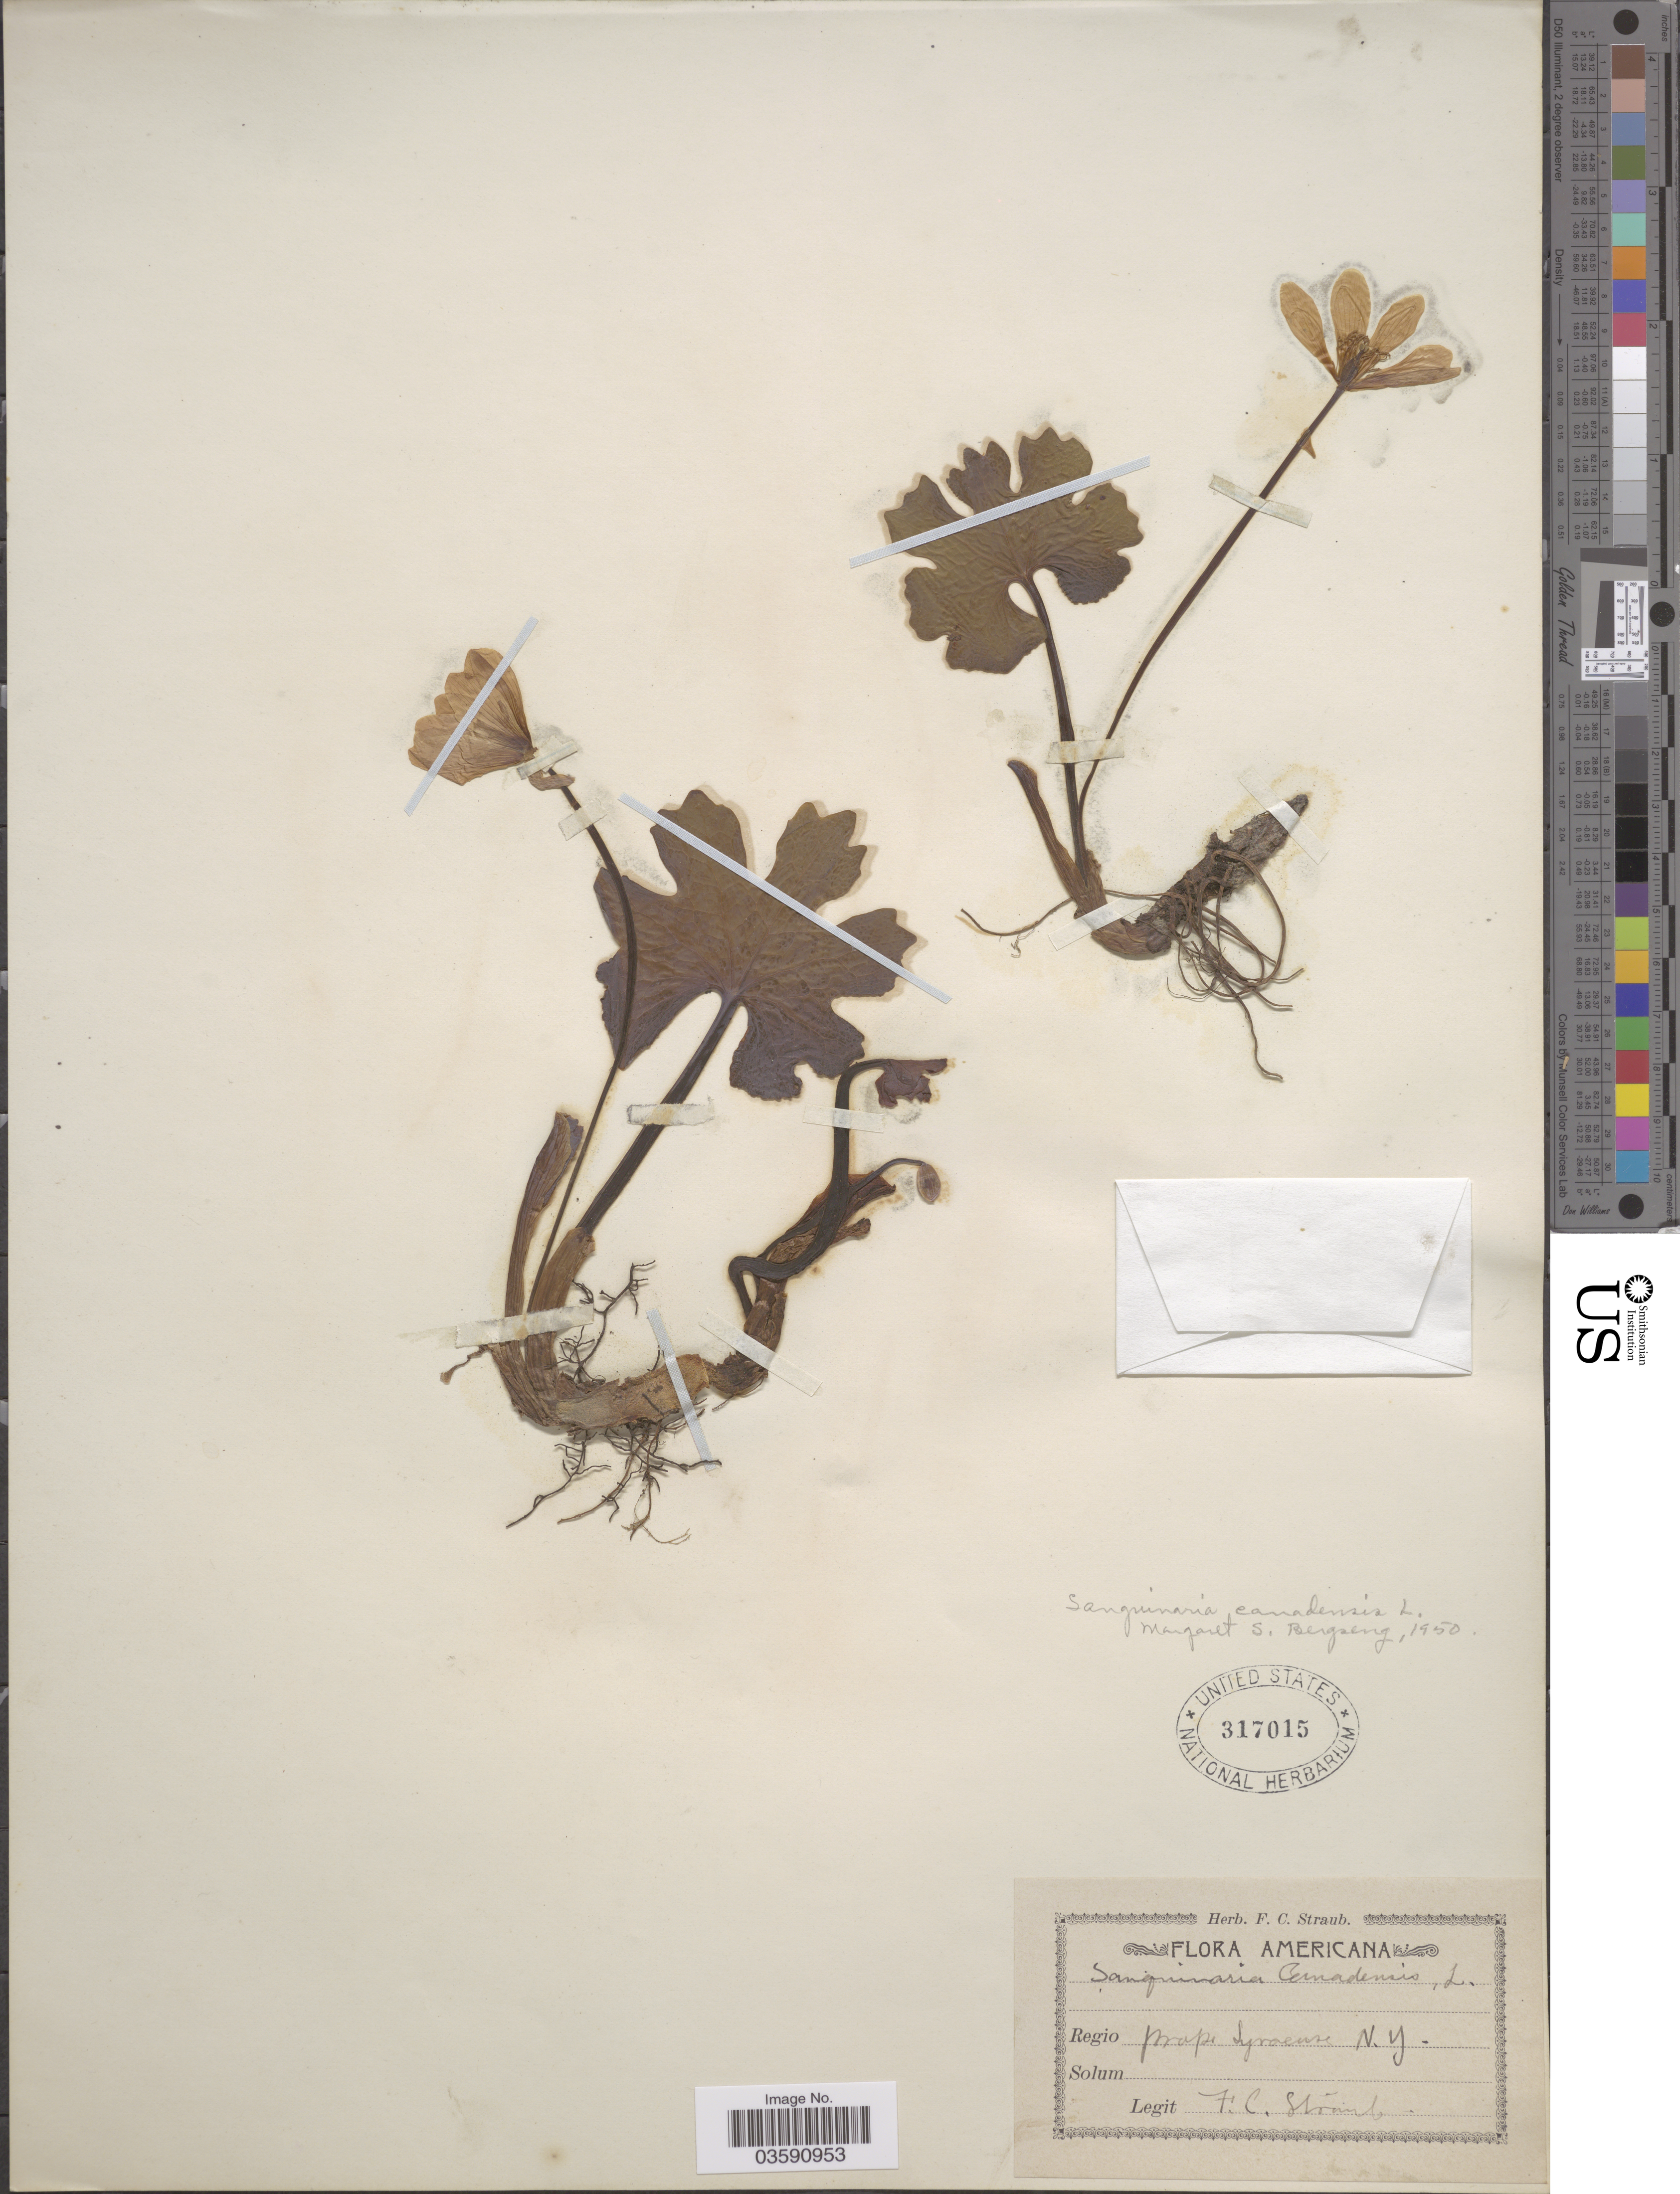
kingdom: Plantae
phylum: Tracheophyta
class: Magnoliopsida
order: Ranunculales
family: Papaveraceae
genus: Sanguinaria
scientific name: Sanguinaria canadensis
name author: L.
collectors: F. Straub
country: United States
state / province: New York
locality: Regio prope Syracuse.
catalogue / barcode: US 317015